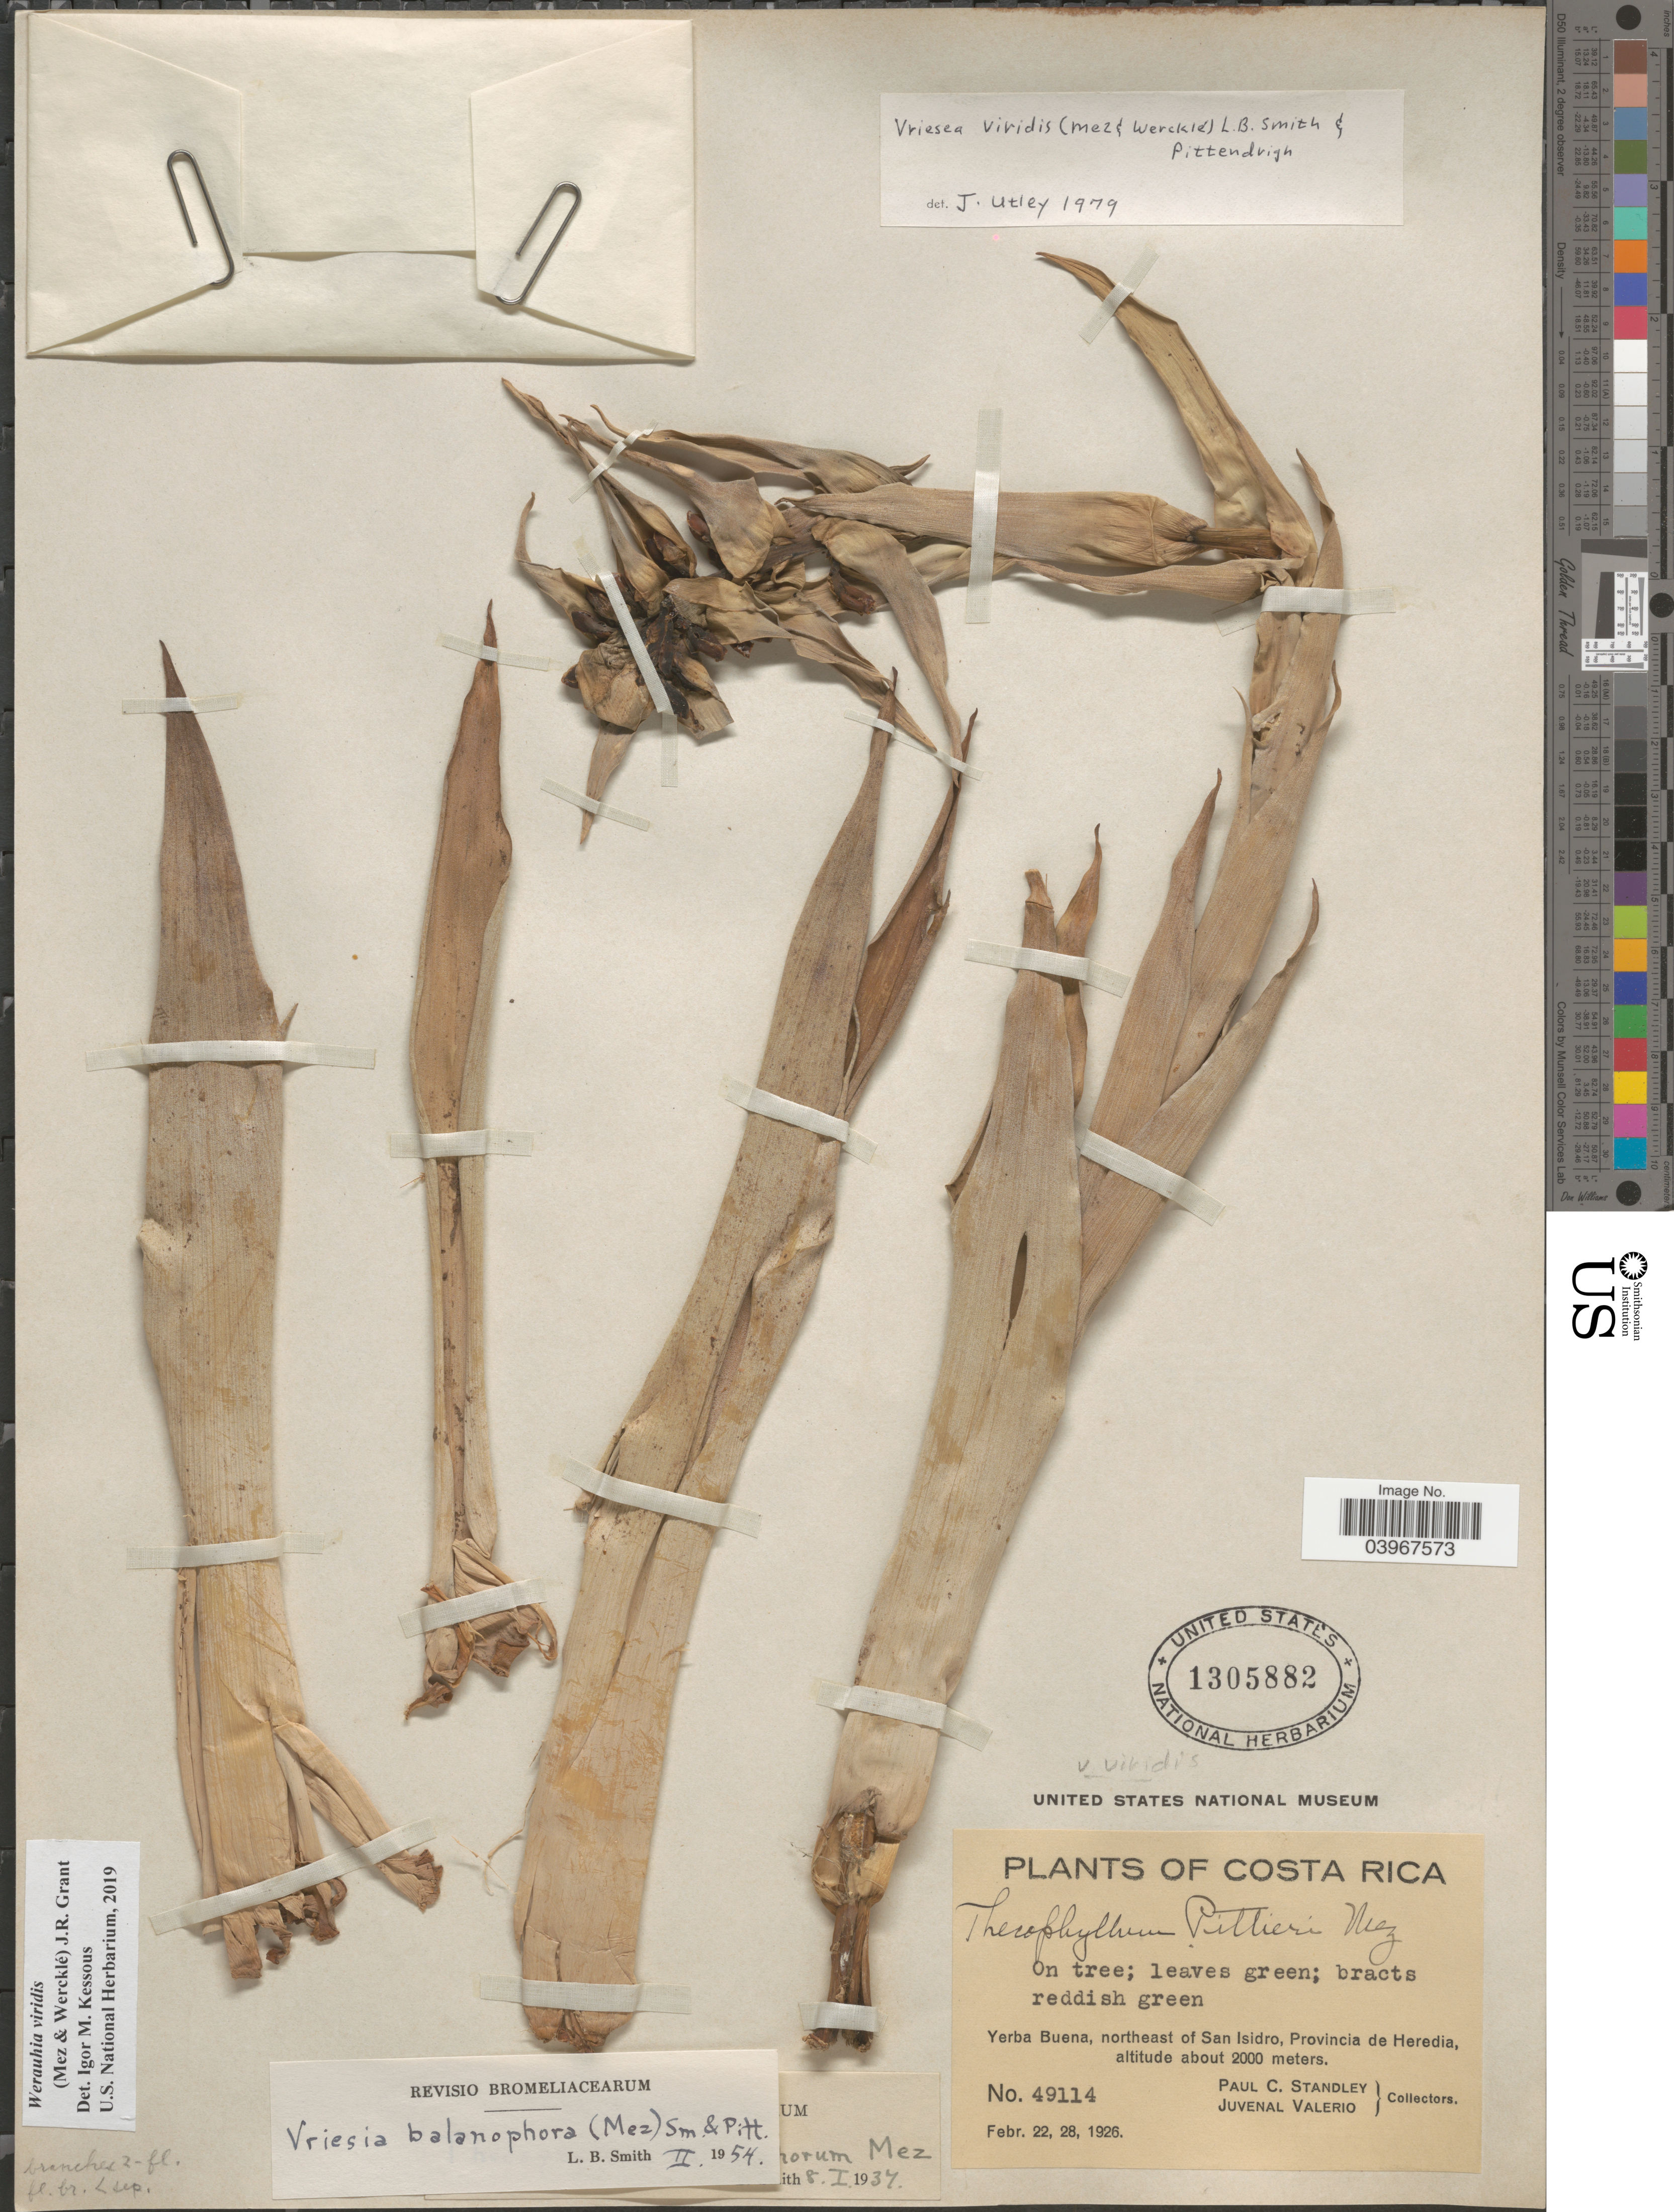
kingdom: Plantae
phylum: Tracheophyta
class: Liliopsida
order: Poales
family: Bromeliaceae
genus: Werauhia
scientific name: Werauhia viridis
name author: (Mez & Wercklé) J.R. Grant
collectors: P. C. Standley & J. Valerio R.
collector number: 49114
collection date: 1926-02-22/1926-02-28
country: Costa Rica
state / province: Heredia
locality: Yerba Buena, northeast of San Isidro.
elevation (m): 2000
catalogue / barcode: US 1305882